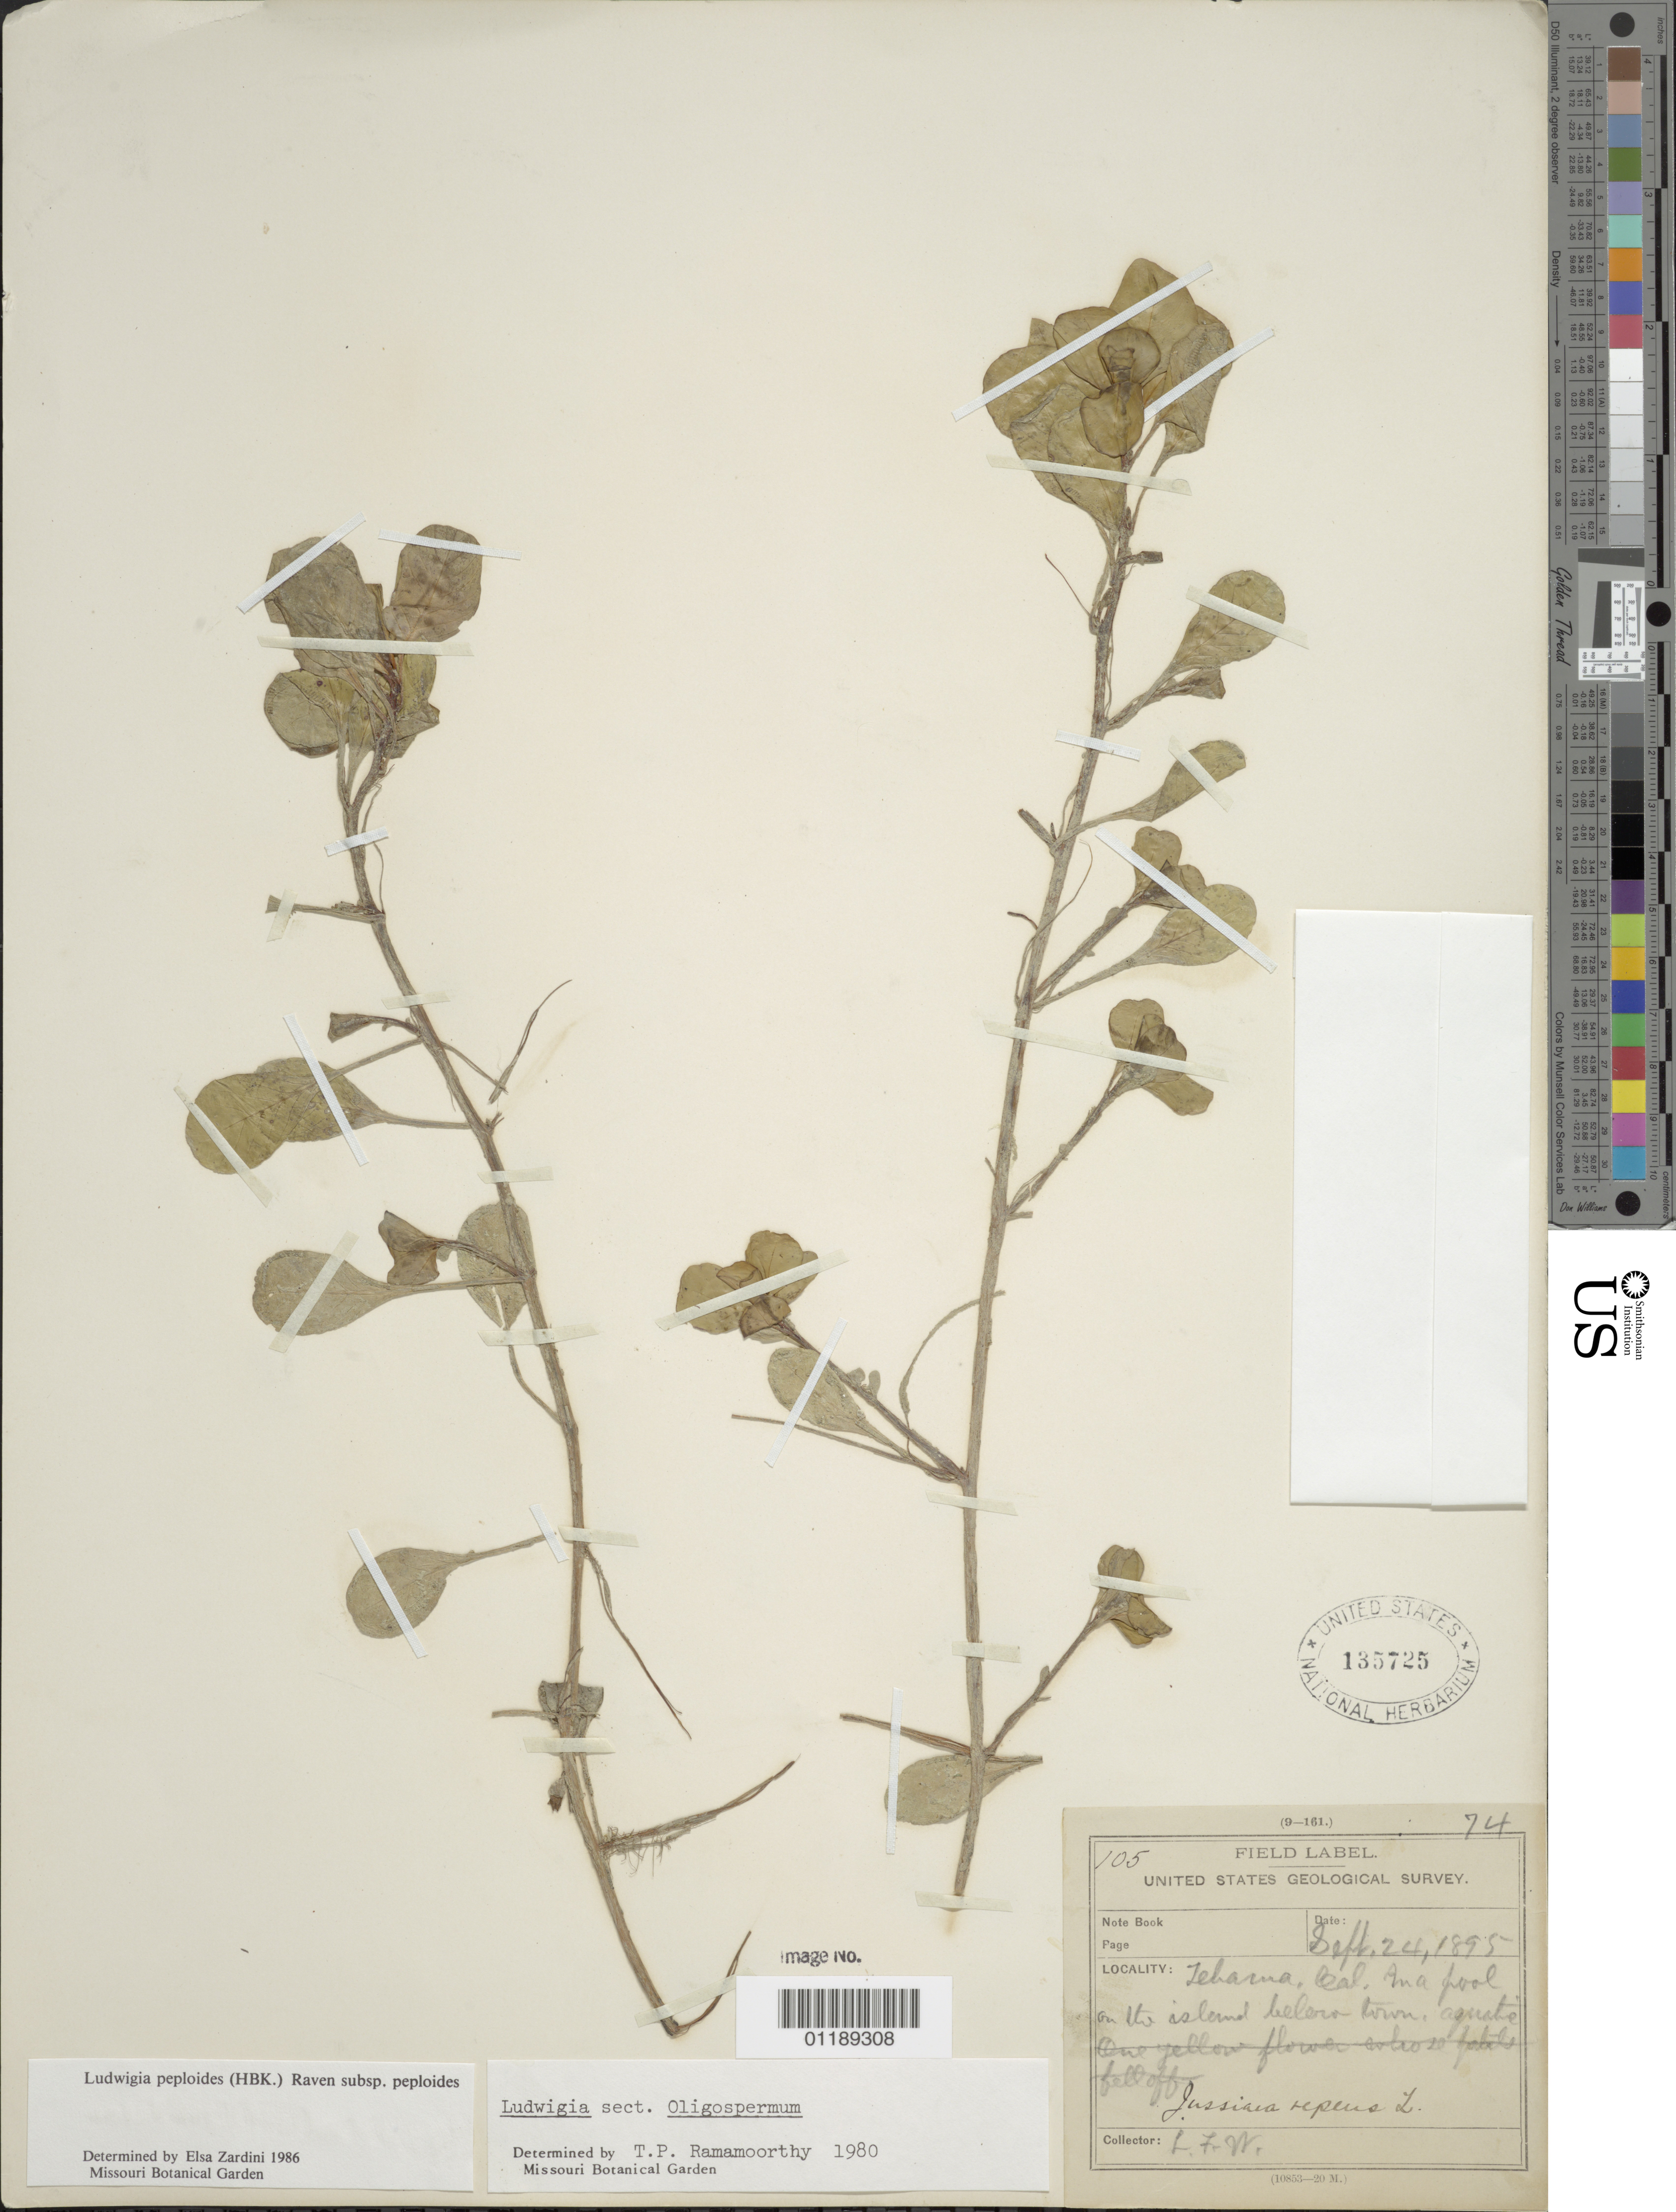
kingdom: Plantae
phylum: Tracheophyta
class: Magnoliopsida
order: Myrtales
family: Onagraceae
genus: Ludwigia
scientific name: Ludwigia peploides subsp. peploides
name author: (Kunth) P.H. Raven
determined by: Zardini, E. M.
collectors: L. F. Ward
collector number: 105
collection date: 1895-09-24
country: United States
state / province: California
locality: Tehama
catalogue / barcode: US 135725